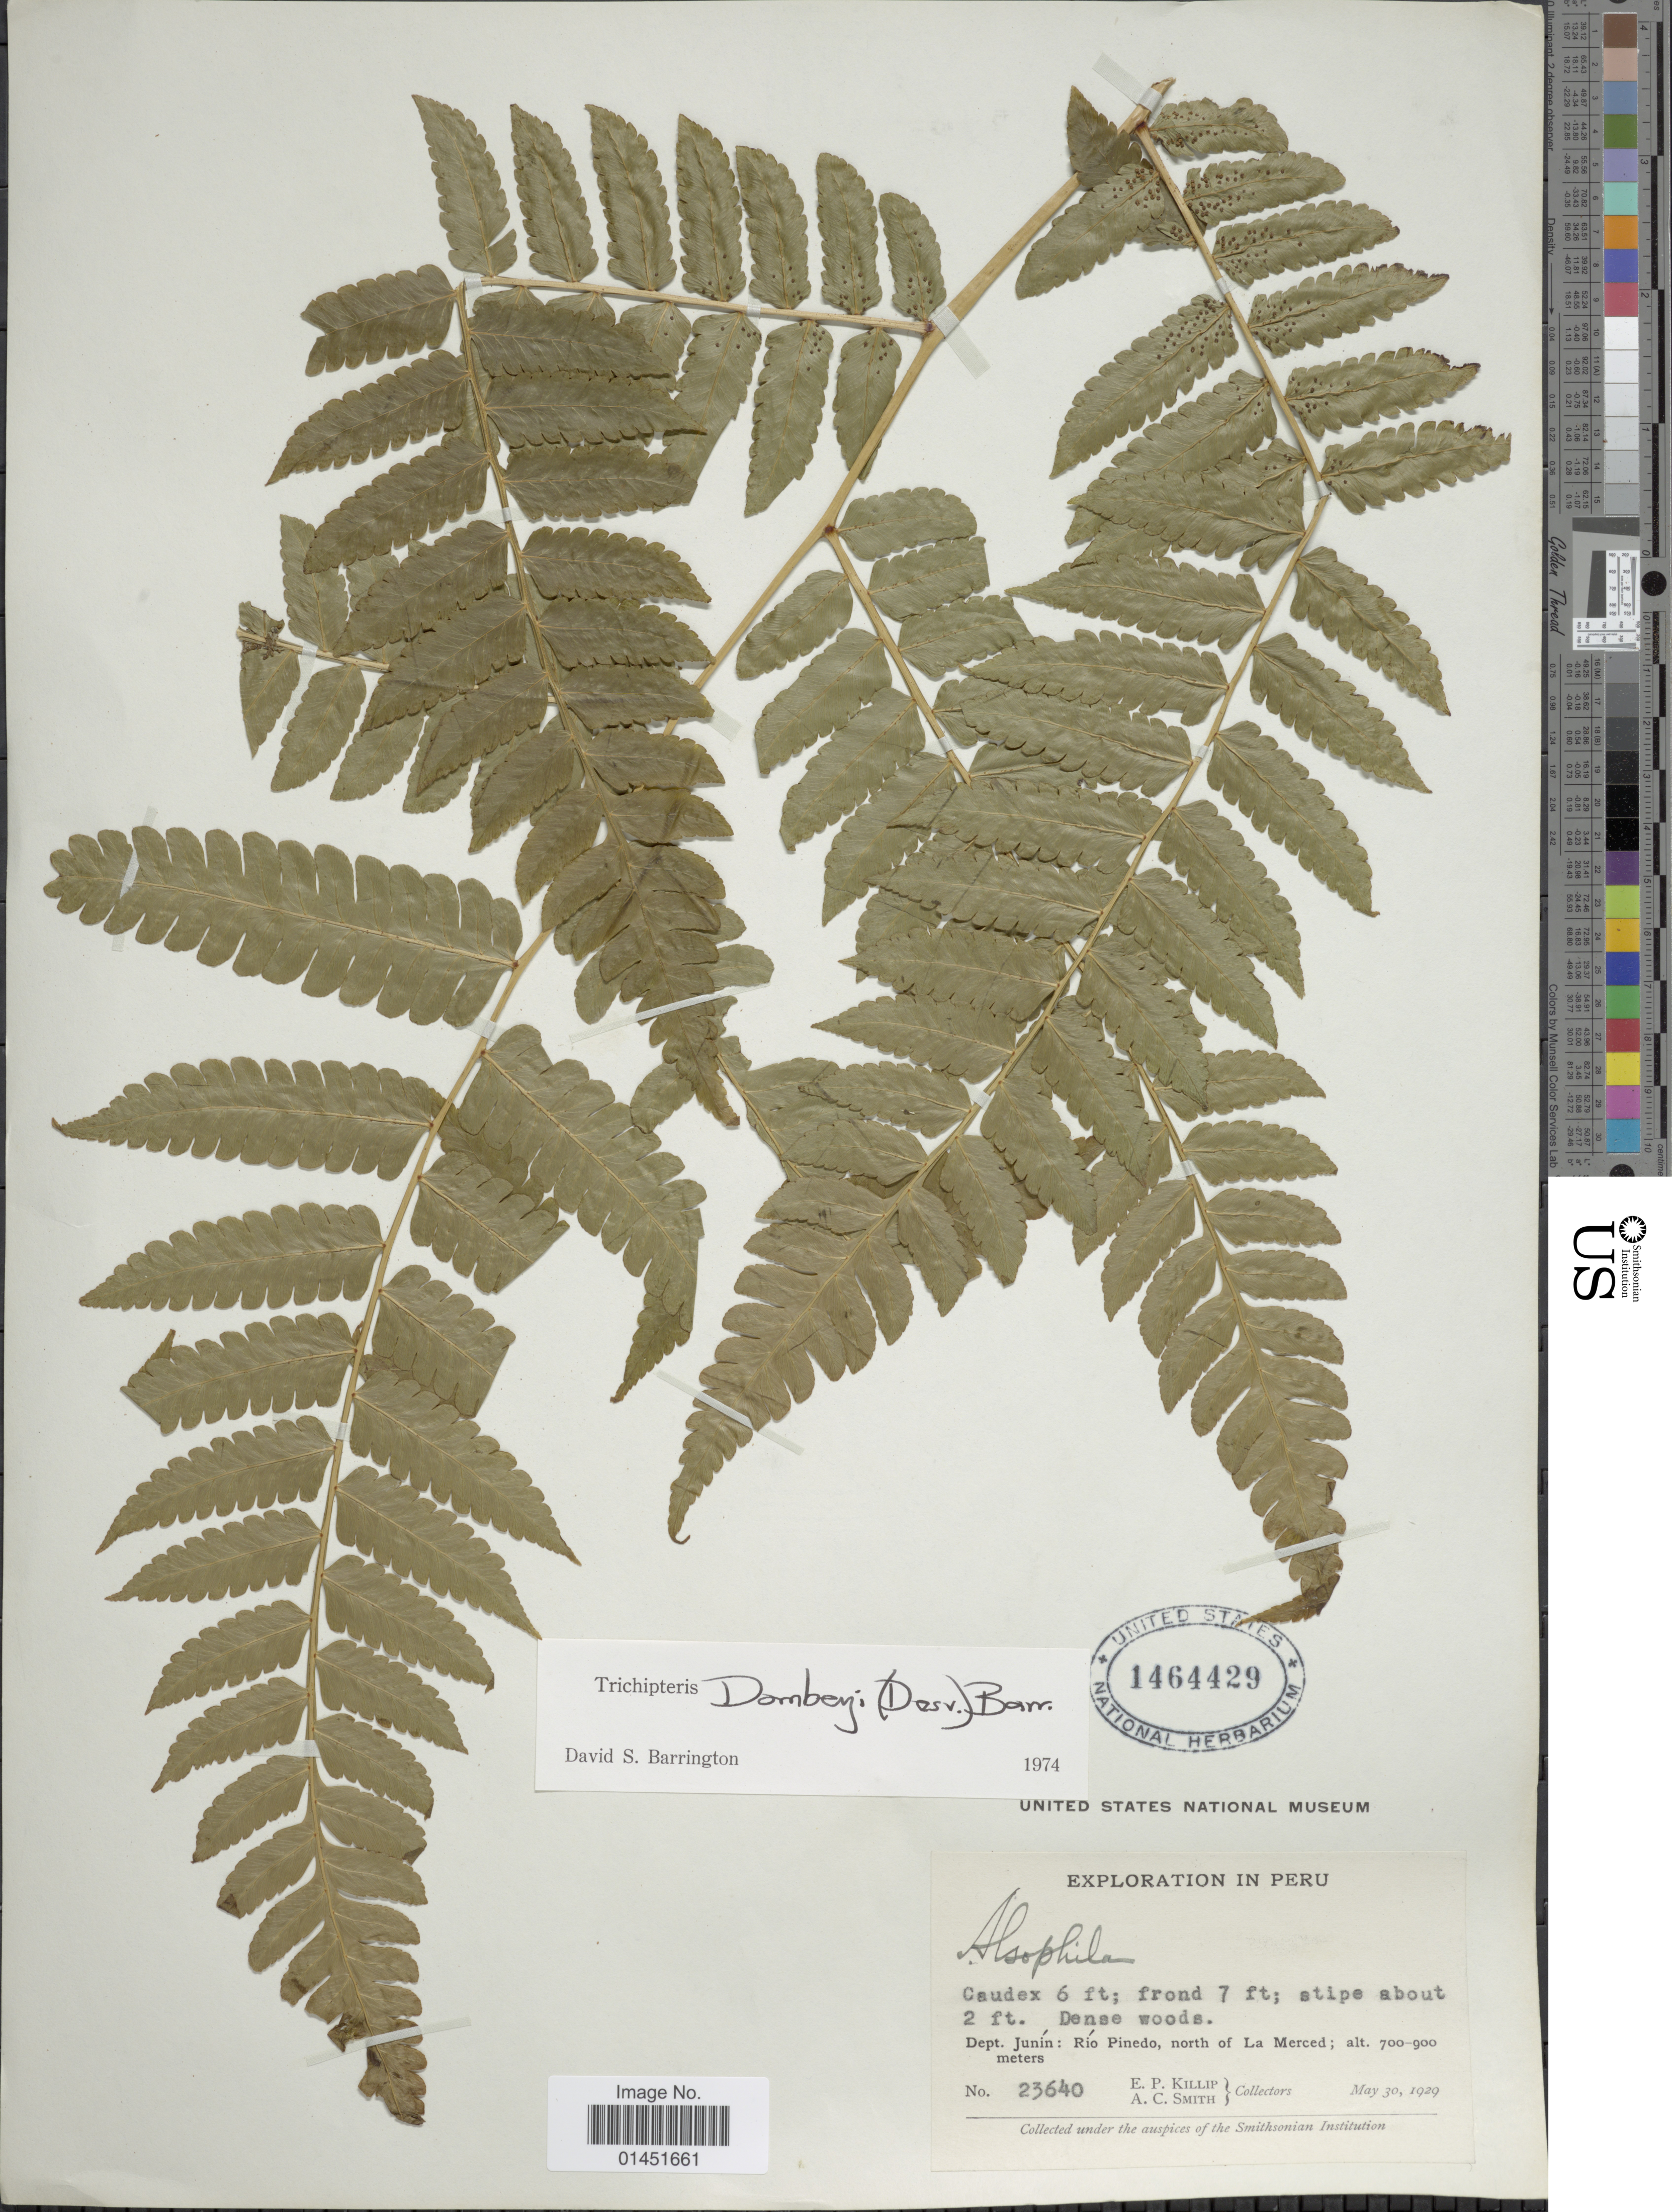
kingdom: Plantae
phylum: Tracheophyta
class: Polypodiopsida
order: Cyatheales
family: Cyatheaceae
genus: Cyathea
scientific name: Cyathea dombeyi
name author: (Desv.) Lellinger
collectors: E. P. Killip & A. C. Smith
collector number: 23640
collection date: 1929-05-30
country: Peru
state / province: Junín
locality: Rio Pinedo, north of La Merced.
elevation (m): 700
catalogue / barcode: US 1464429